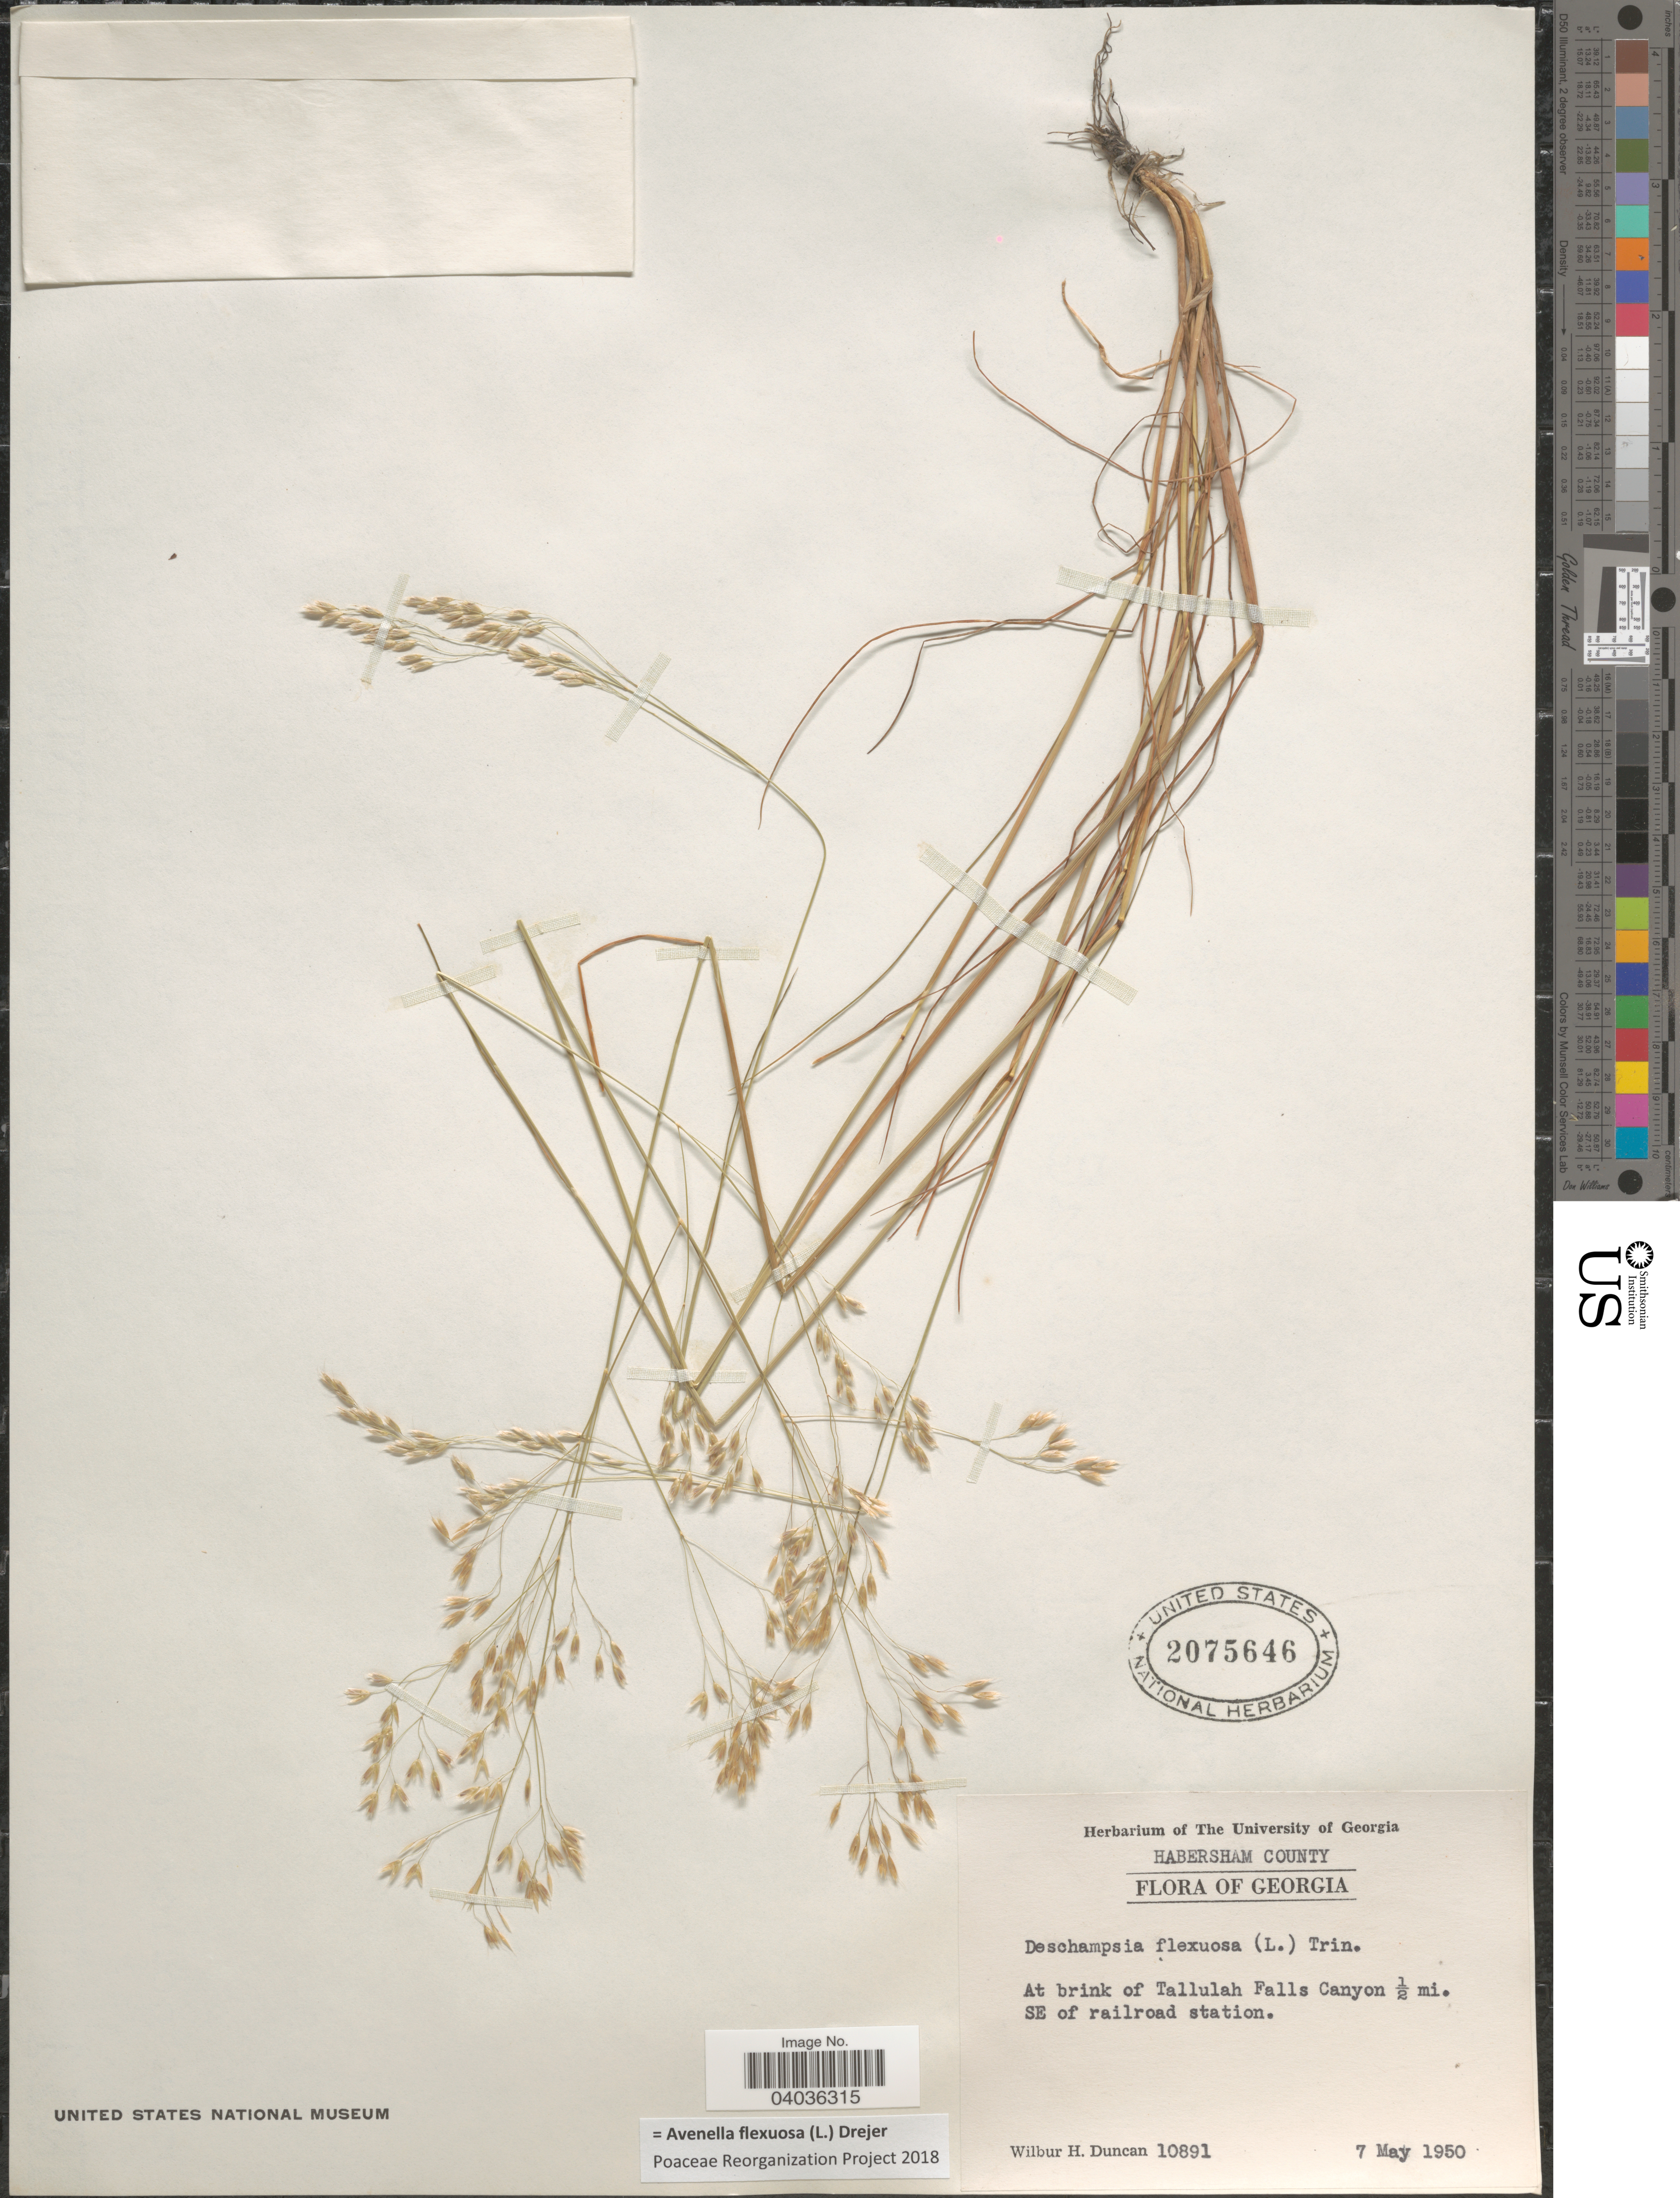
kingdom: Plantae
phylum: Tracheophyta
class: Liliopsida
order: Poales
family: Poaceae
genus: Avenella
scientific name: Avenella flexuosa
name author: (L.) Drejer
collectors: W. H. Duncan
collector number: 10891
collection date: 1950-05-07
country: United States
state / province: Georgia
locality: Habersham County. At brink of Tallulah Falls Canyon ½ mi. SE of railroad station.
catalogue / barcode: US 2075646